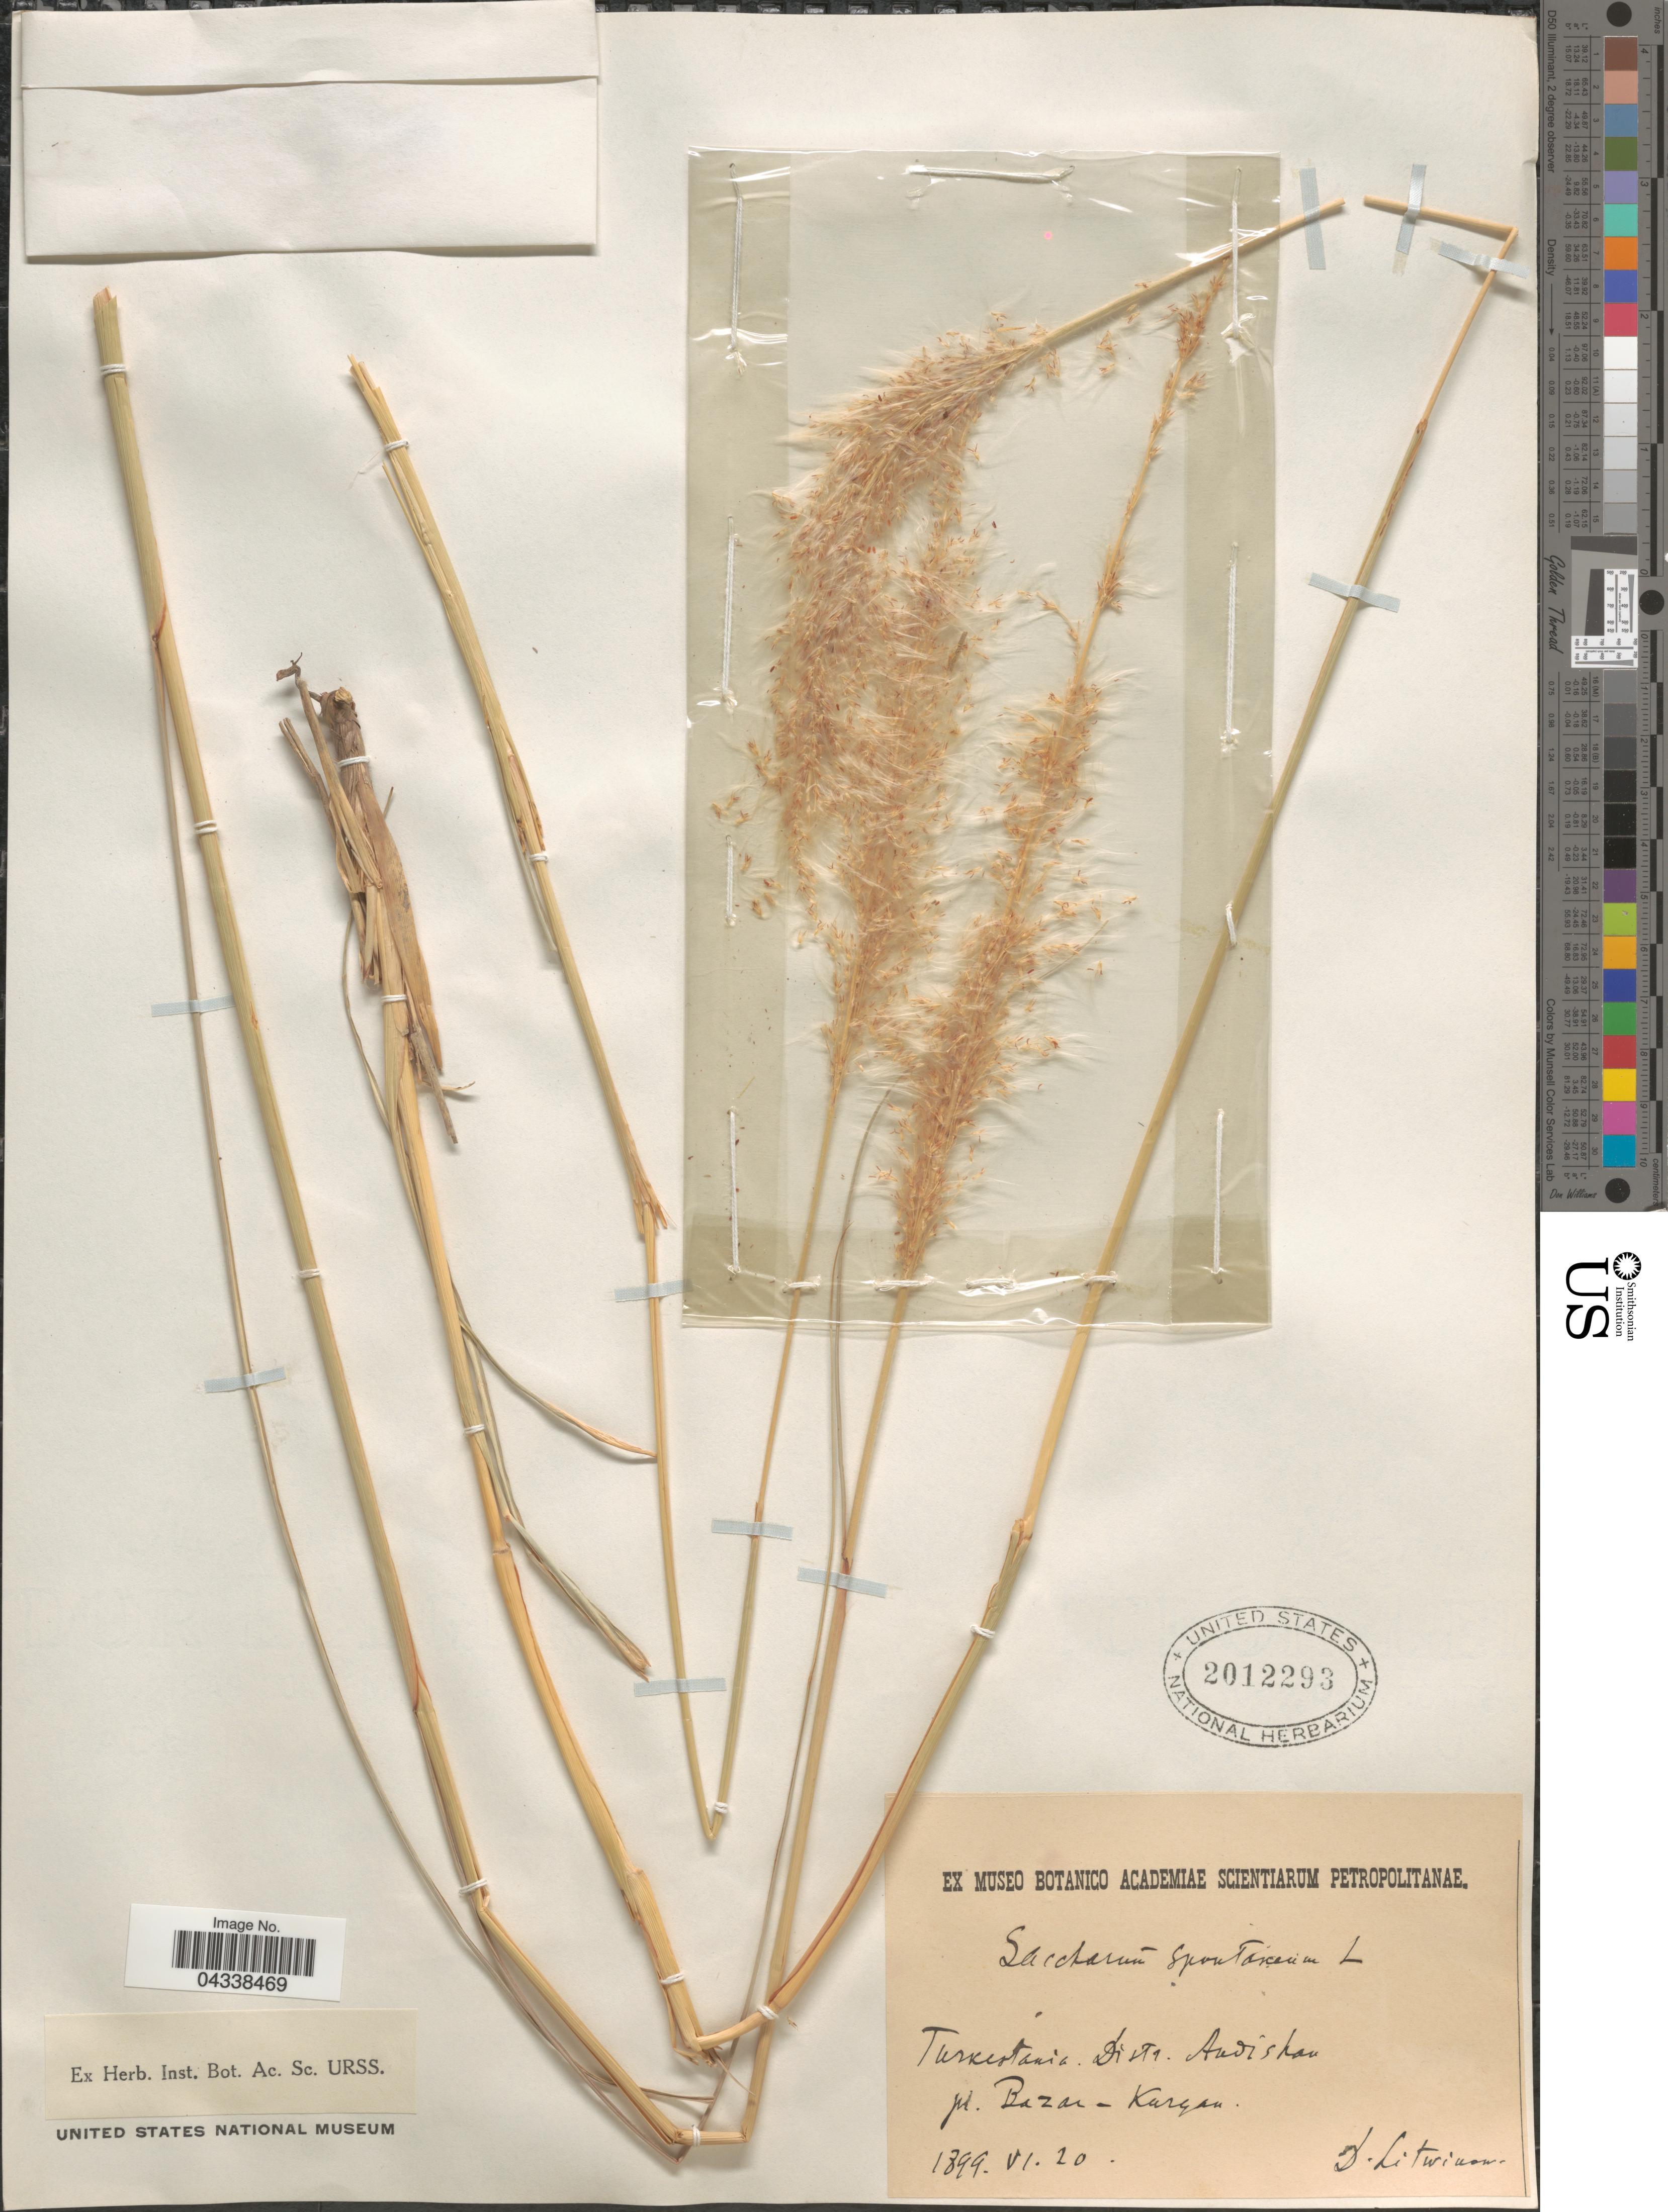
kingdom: Plantae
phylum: Tracheophyta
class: Liliopsida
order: Poales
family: Poaceae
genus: Saccharum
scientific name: Saccharum spontaneum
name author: L.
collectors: D. Litwinow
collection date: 1899-06-20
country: Kyrgyzstan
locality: Turkestania: Distr. Andishan pr. Bazar-Korgon.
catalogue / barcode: US 2012293